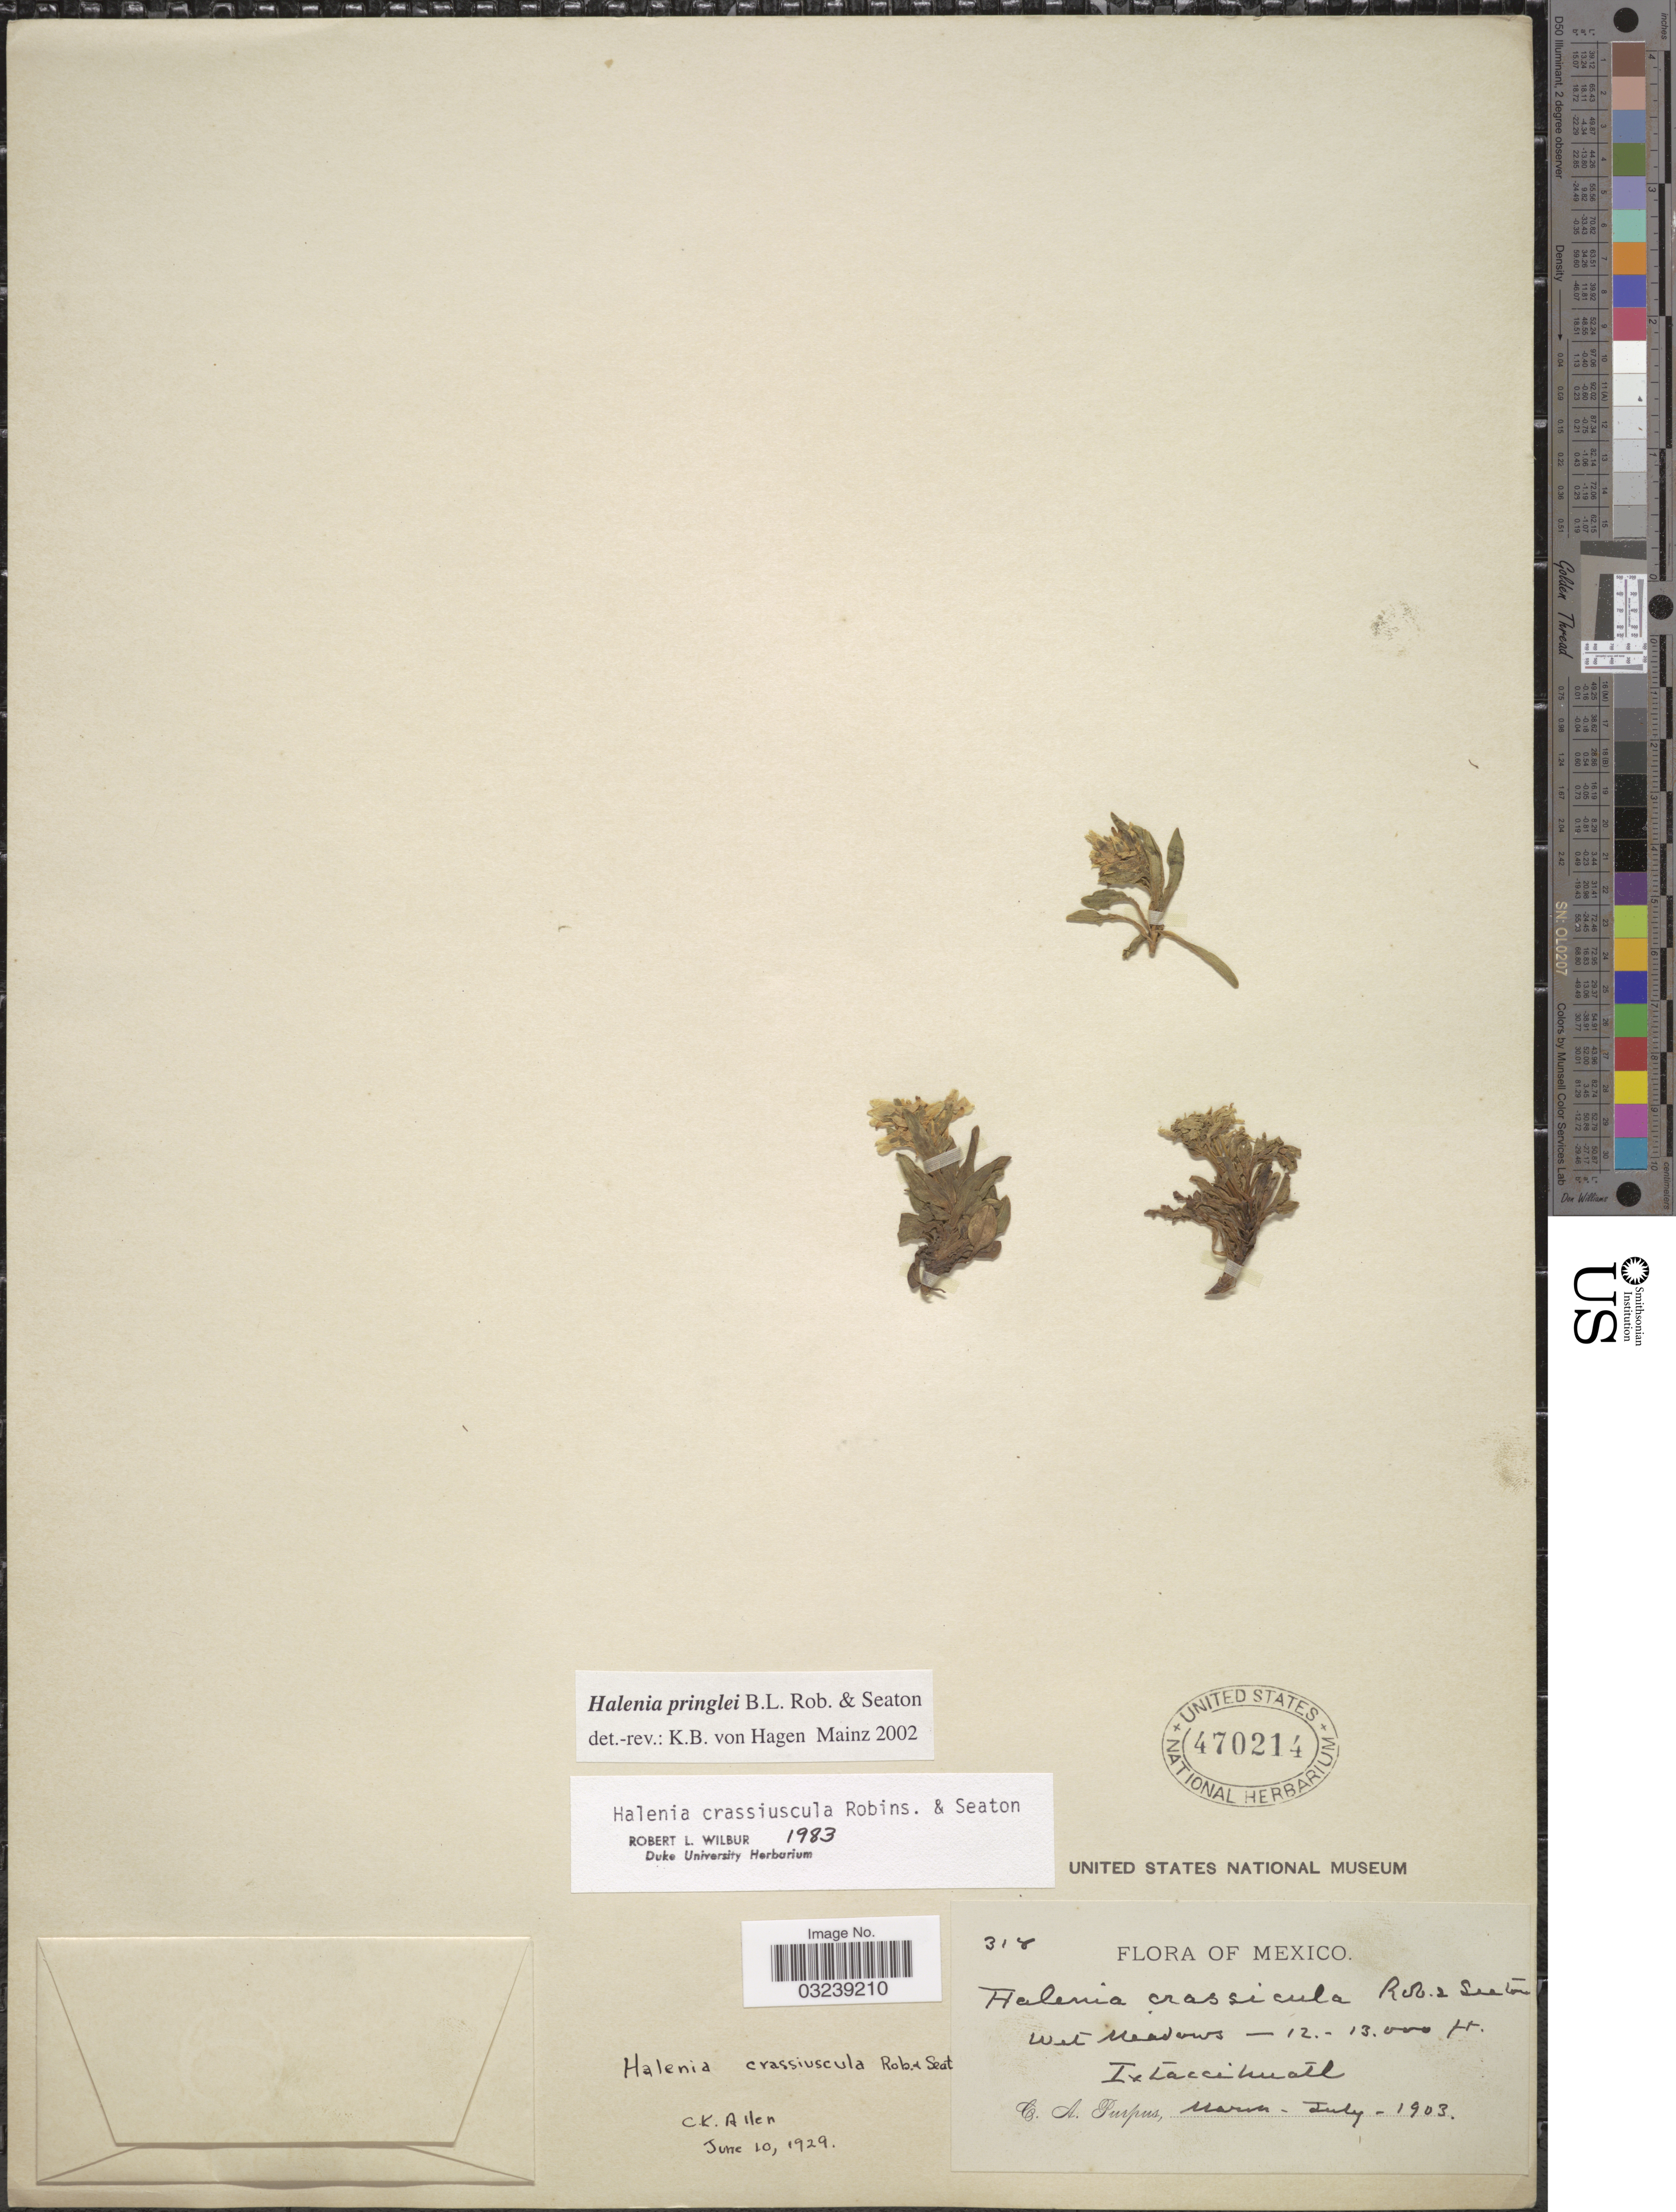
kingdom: Plantae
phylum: Tracheophyta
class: Magnoliopsida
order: Gentianales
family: Gentianaceae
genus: Halenia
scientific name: Halenia pringlei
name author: B.L. Rob. & Seaton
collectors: C. A. Purpus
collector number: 318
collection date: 1903-03/1903-07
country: Mexico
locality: Ixtaccihuatl.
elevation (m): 3658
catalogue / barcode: US 470214